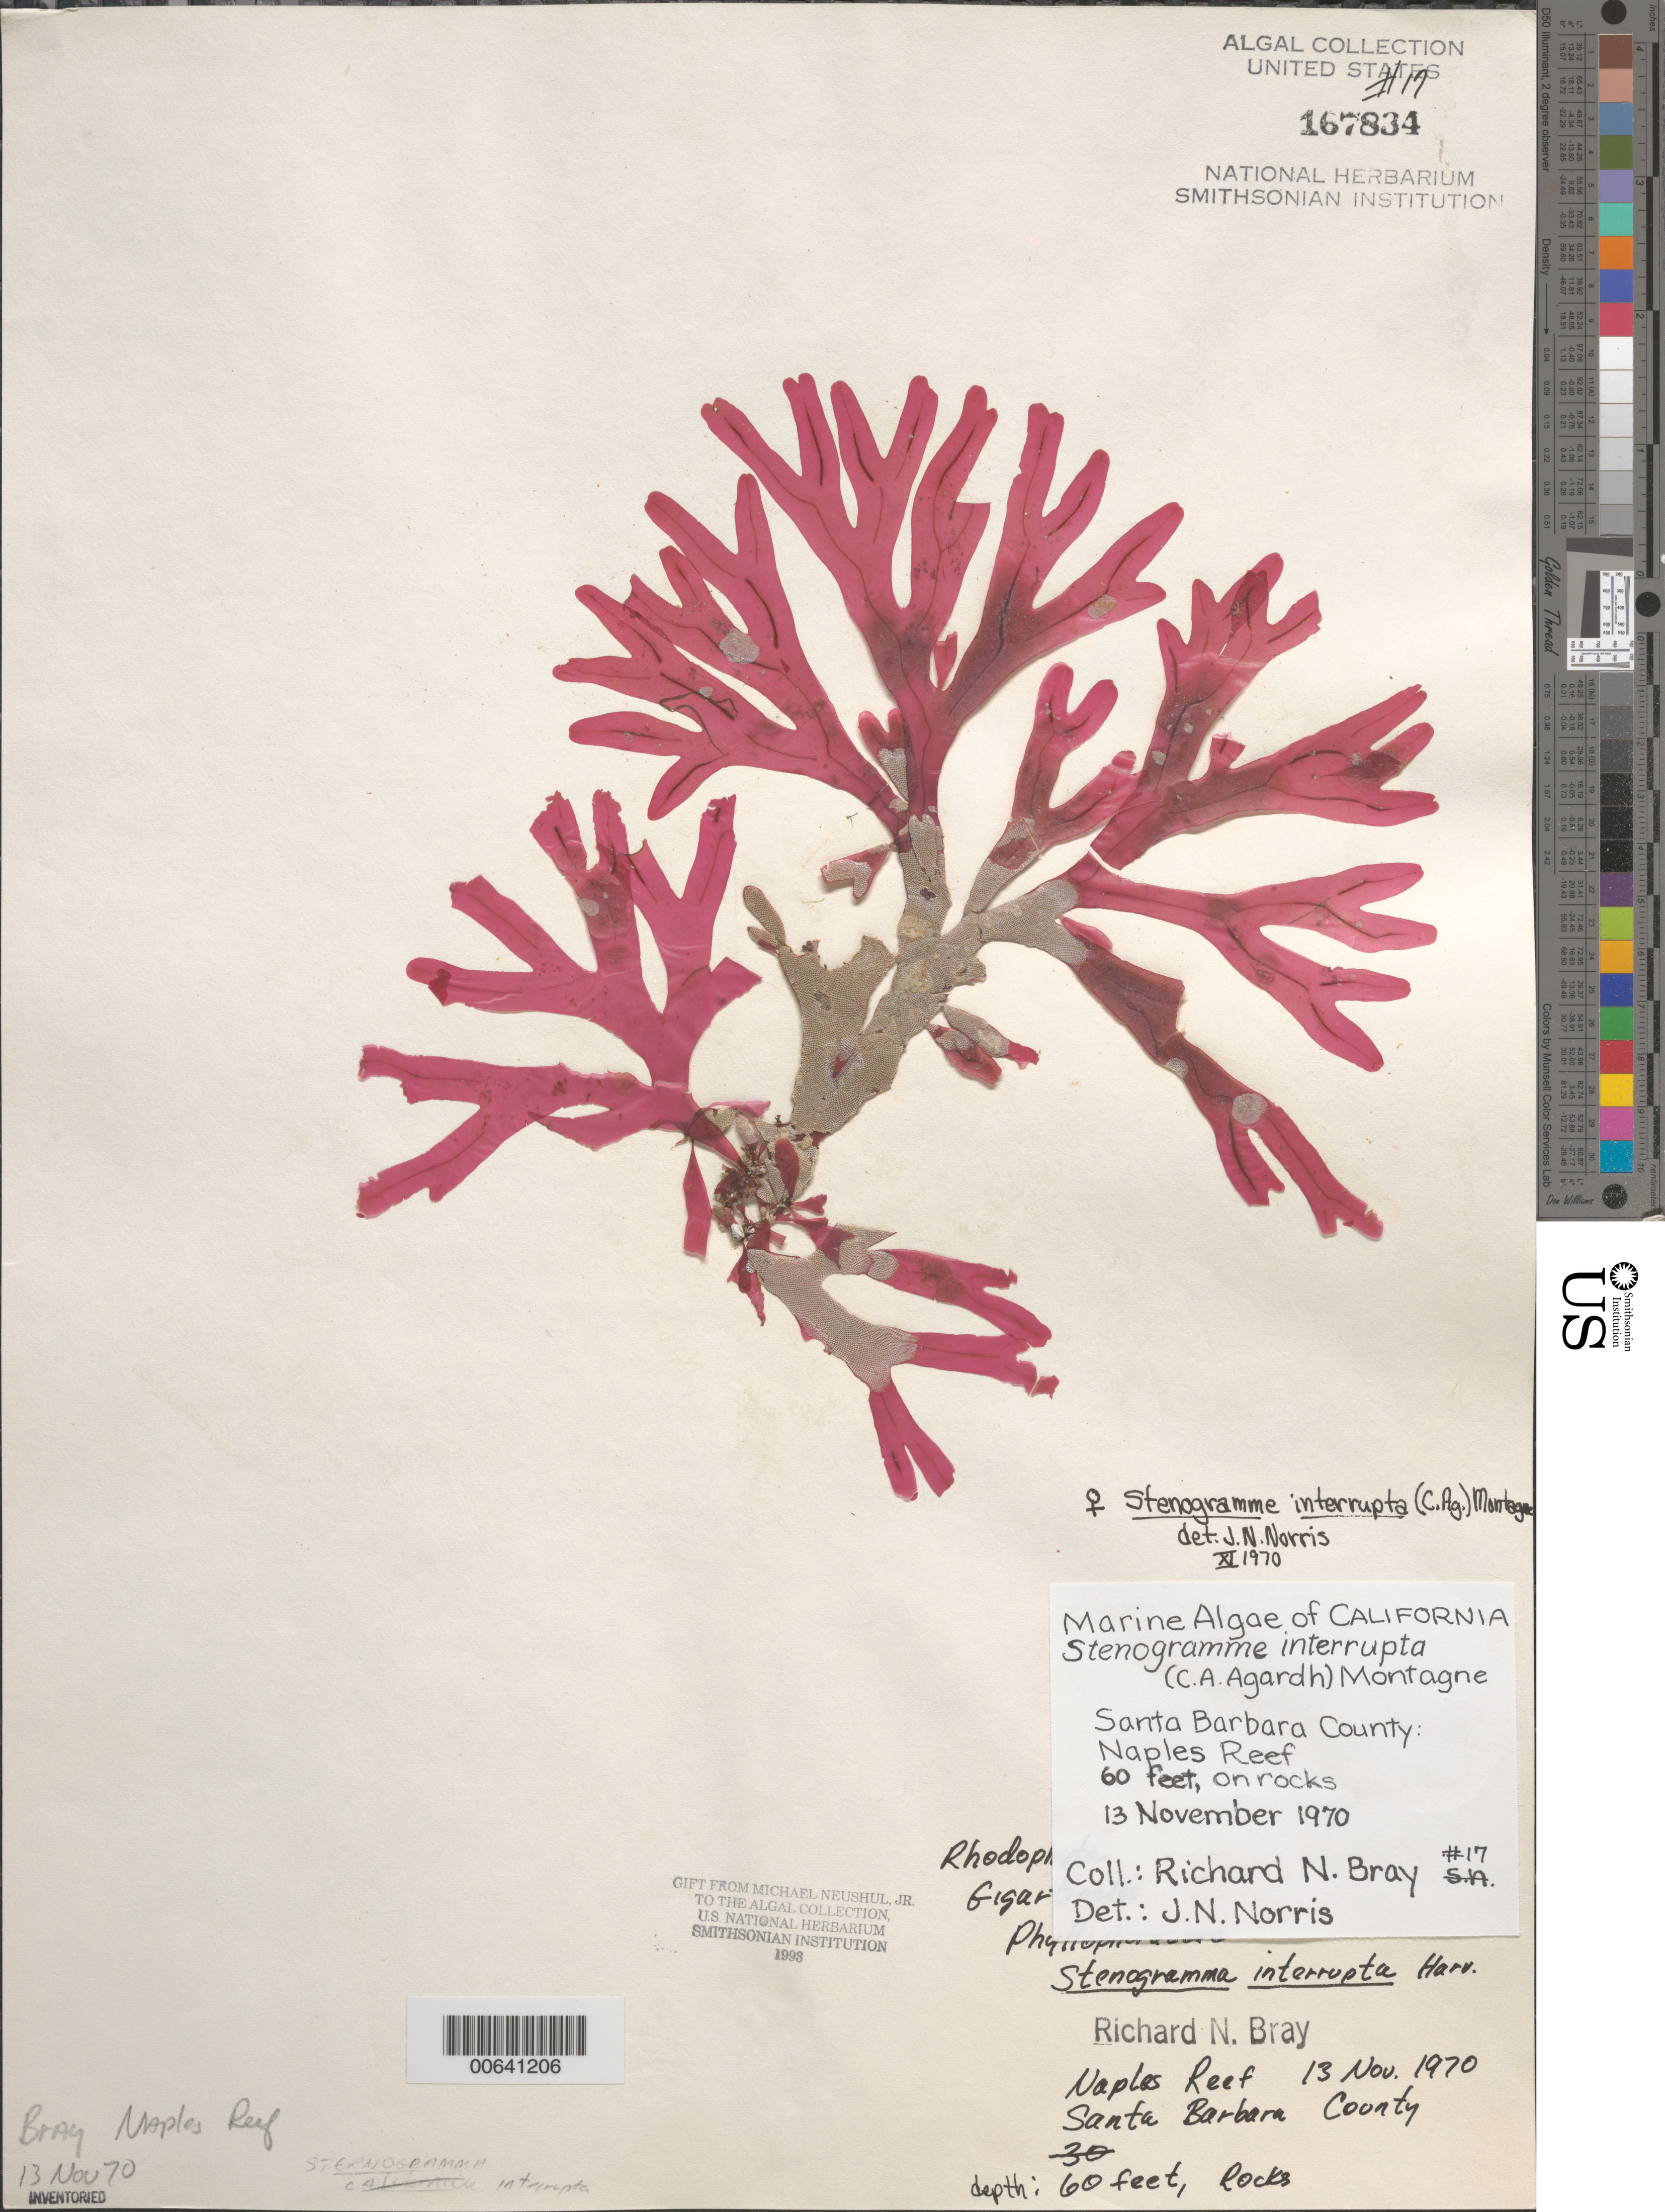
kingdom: Plantae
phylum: Rhodophyta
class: Florideophyceae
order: Gigartinales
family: Phyllophoraceae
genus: Stenogramma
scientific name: Stenogramma interruptum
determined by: Norris, James N.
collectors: R. Bray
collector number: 17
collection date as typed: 13 Nov 1970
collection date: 1970-11-13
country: United States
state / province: California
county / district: Santa Barbara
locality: Naples Reef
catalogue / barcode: US 167834